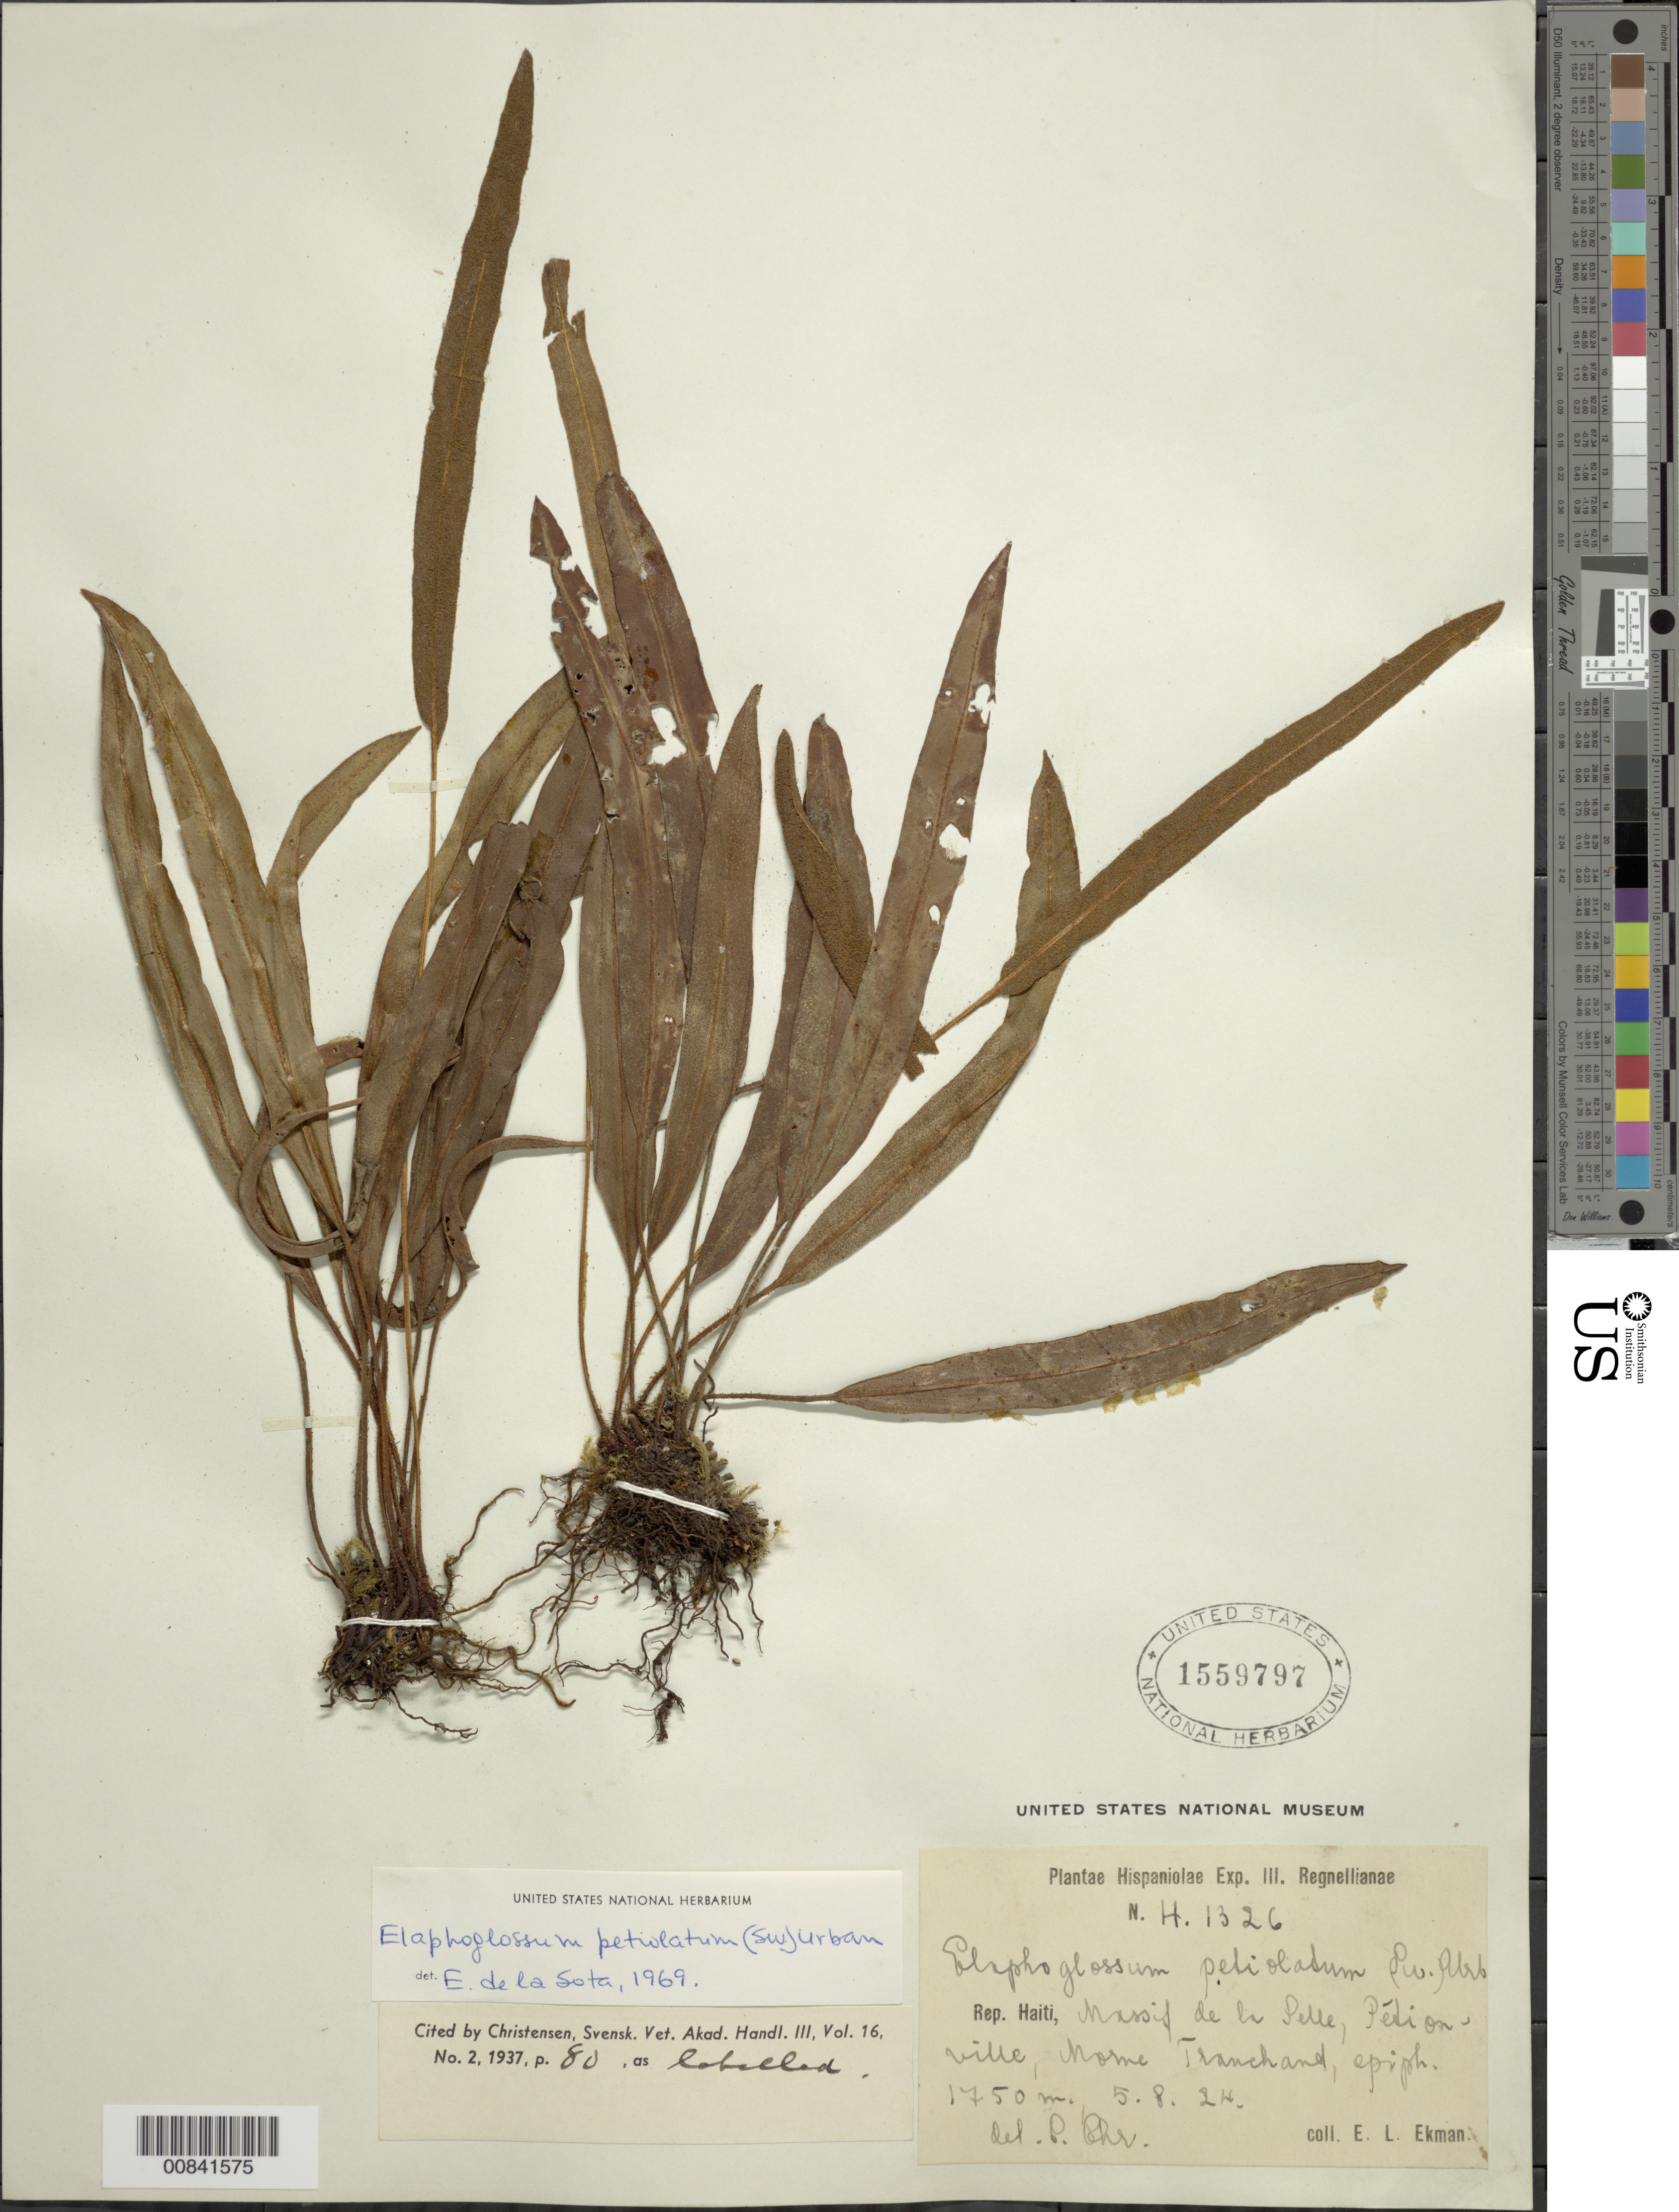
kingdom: Plantae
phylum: Tracheophyta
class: Polypodiopsida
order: Polypodiales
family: Dryopteridaceae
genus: Elaphoglossum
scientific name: Elaphoglossum peltatum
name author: (Sw.) Urb.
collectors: E. L. Ekman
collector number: H 1326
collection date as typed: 05 Aug 1924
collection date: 1924-08-05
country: Haiti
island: Hispaniola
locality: Massif de la Selle, Pétionville, Morne Tranchant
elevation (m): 1750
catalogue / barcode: US 1559797